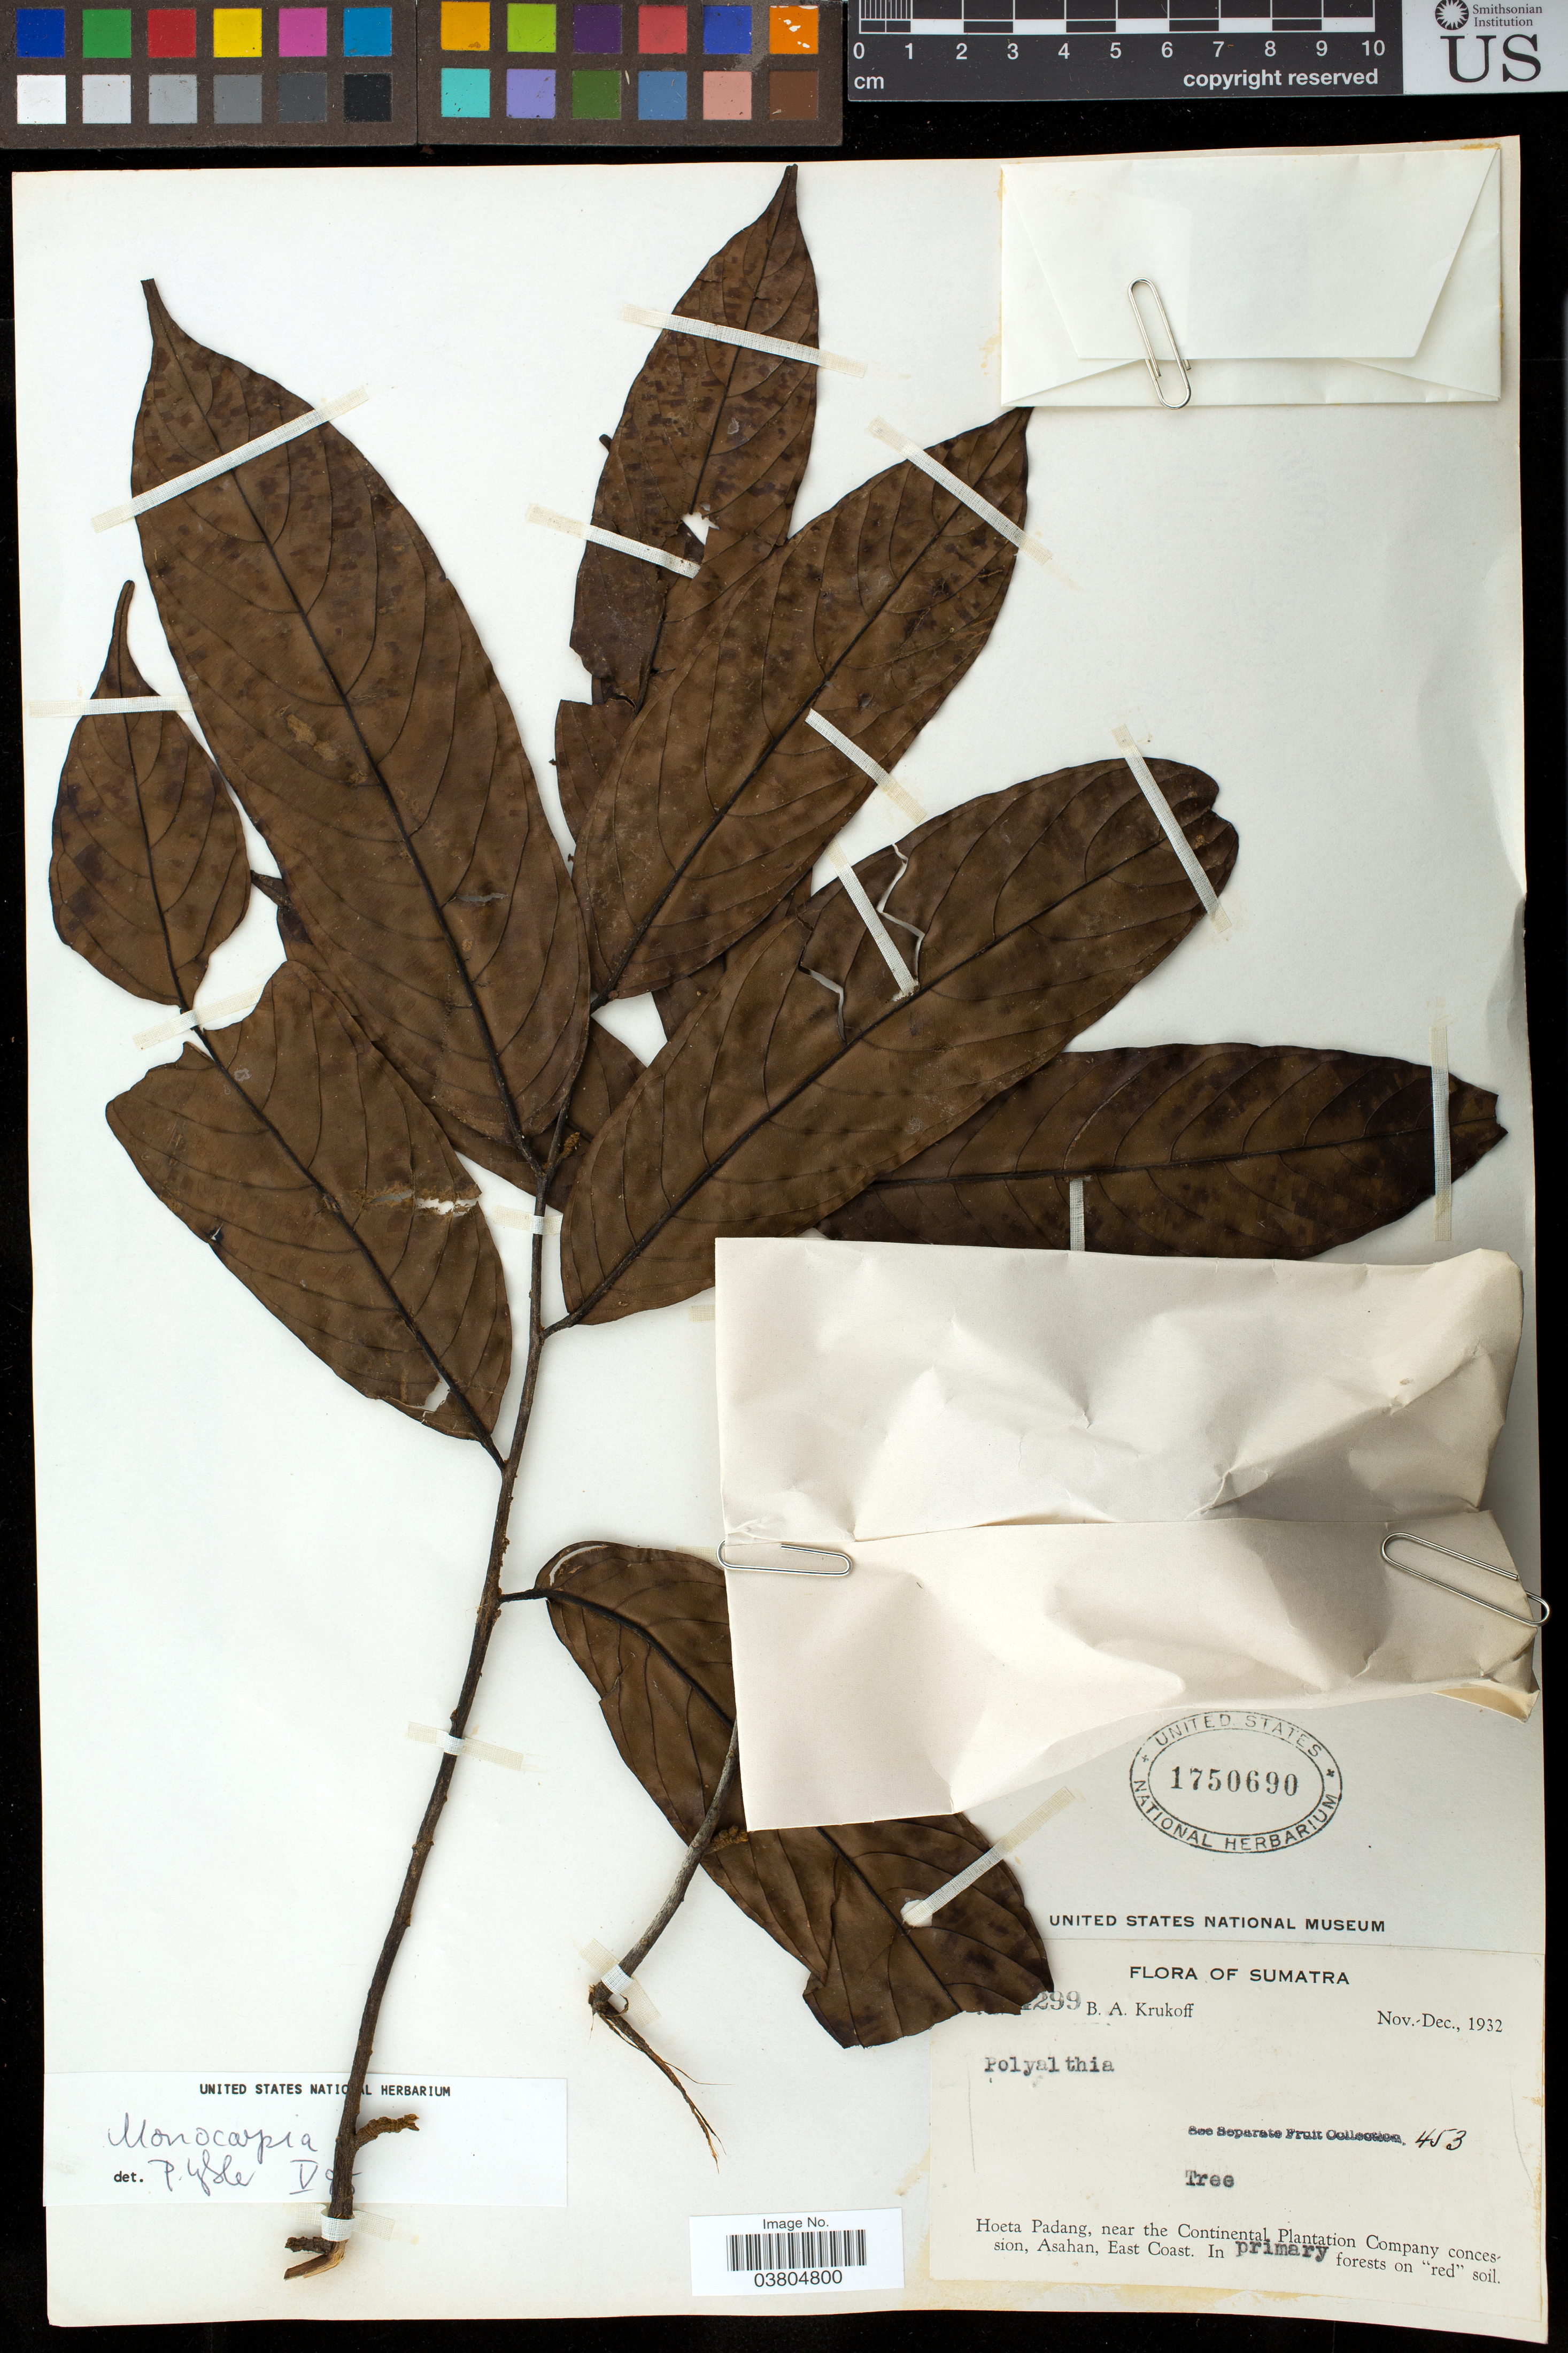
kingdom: Plantae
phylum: Tracheophyta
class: Magnoliopsida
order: Magnoliales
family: Annonaceae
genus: Polyalthia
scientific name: Polyalthia sp.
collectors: B. A. Krukoff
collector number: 4299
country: Indonesia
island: Sumatra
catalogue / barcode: US 1750690